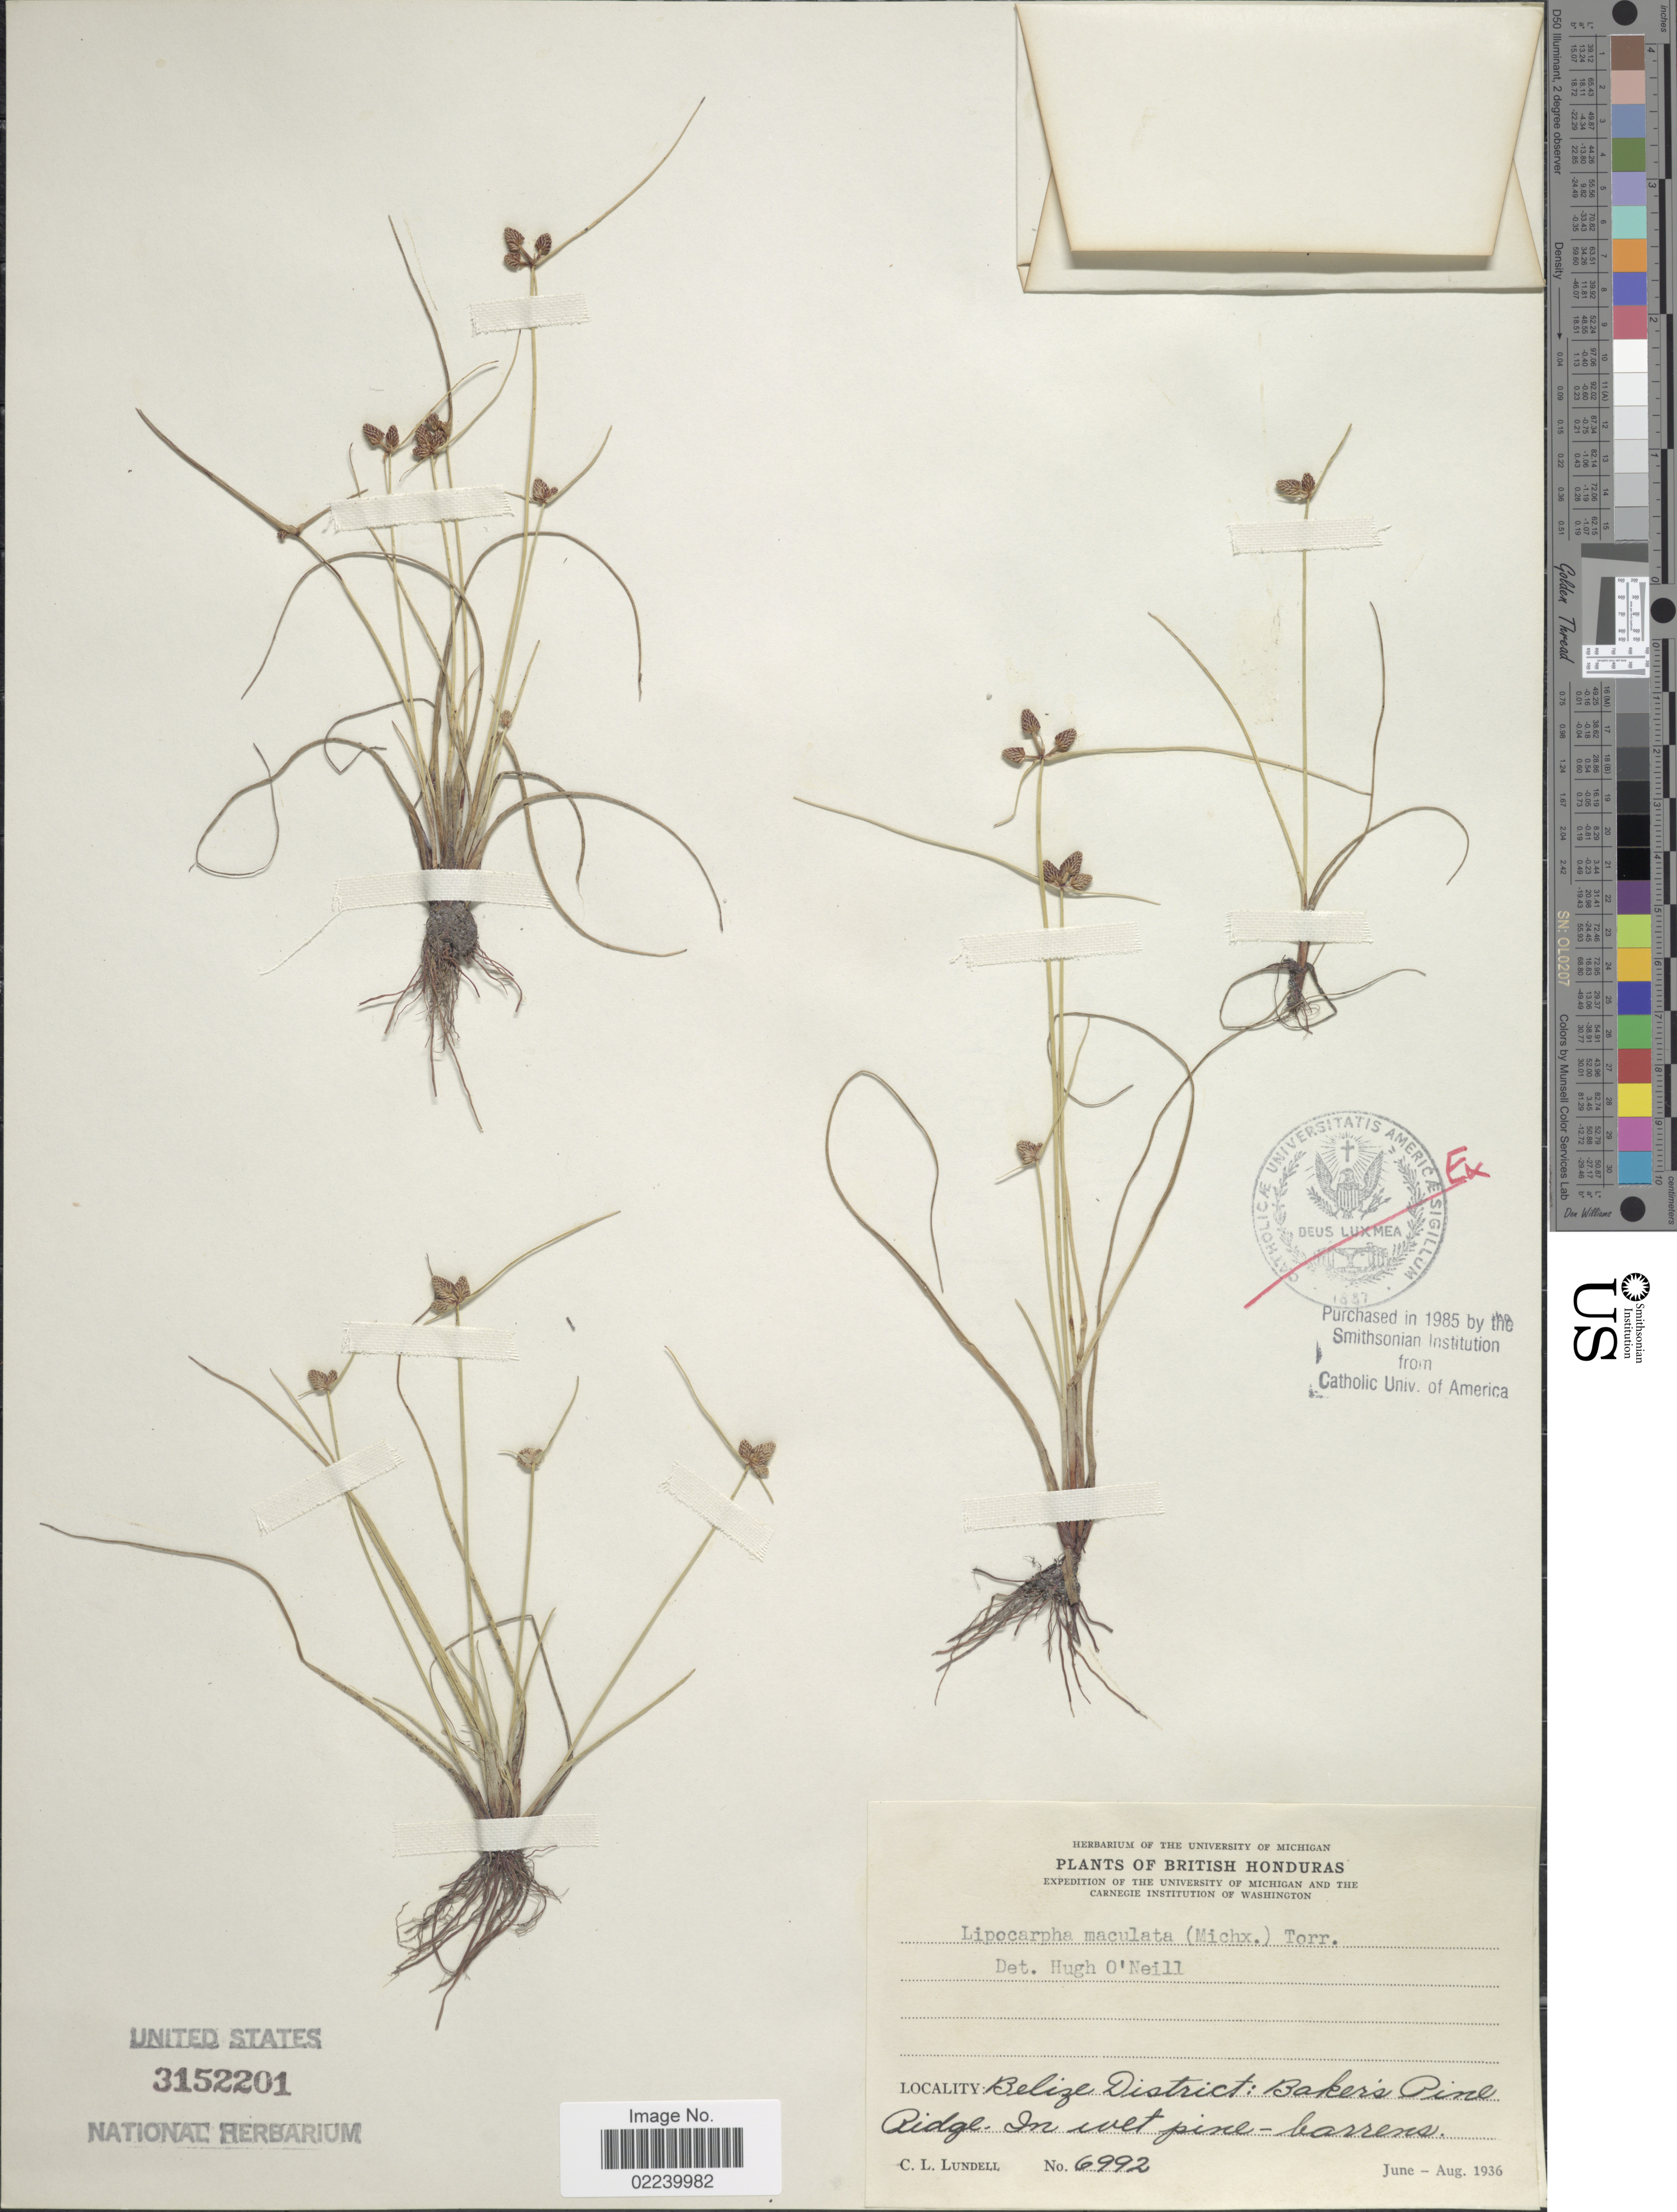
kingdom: Plantae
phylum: Tracheophyta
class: Liliopsida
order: Poales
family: Cyperaceae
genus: Cyperus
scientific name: Cyperus salzmannianus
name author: (Steud.) Bauters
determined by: Strong, M. T., (US), Smithsonian Institution - National Museum of Natural History (UNITED STATES)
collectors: C. L. Lundell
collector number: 6992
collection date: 1936-06/1936-08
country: Belize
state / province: Belize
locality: Belize District: Baker's Pine Ridge, in wet pine-barrens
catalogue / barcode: US 3152201